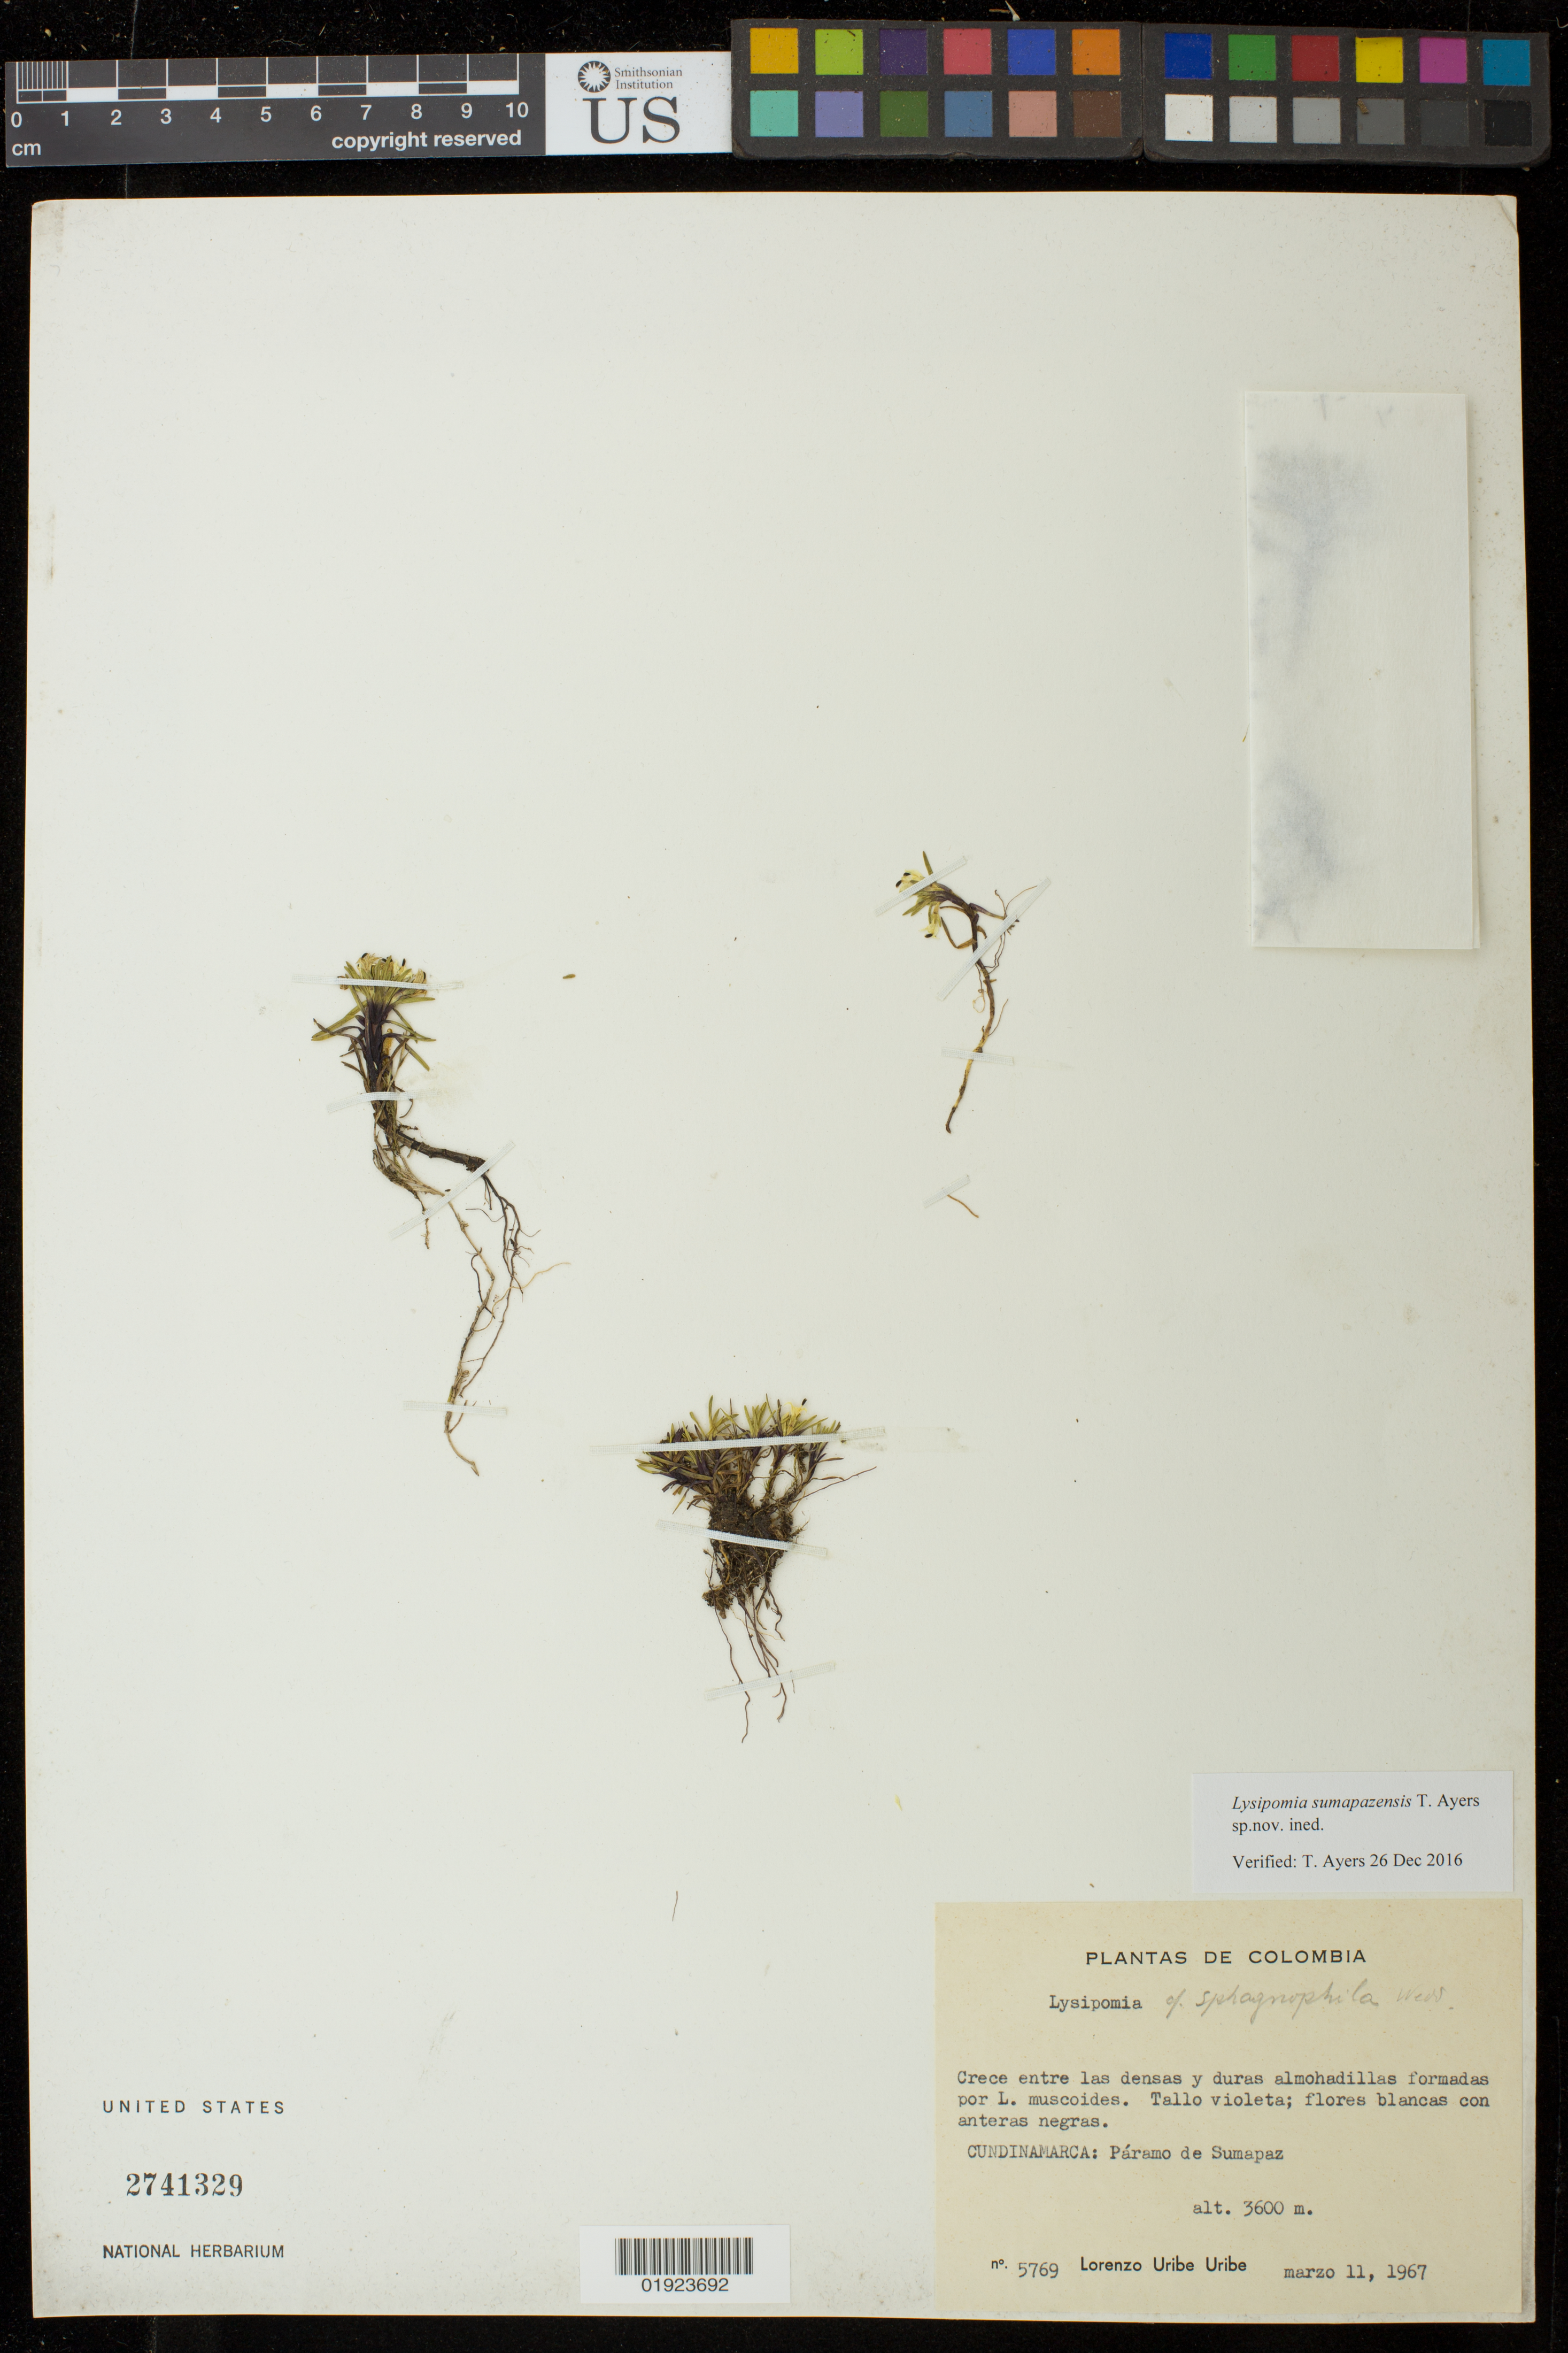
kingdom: Plantae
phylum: Tracheophyta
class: Magnoliopsida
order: Asterales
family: Campanulaceae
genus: Lysipomia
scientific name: Lysipomia sumapazensis T. Ayers sp. nov. ined.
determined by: Ayers, T.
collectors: L. Uribe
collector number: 5769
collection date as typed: marzo 11, 1967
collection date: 1967-03-11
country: Colombia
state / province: Cundinamarca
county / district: Cabrera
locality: Paramo de Sumapaz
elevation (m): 3600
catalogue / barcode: US 2741329